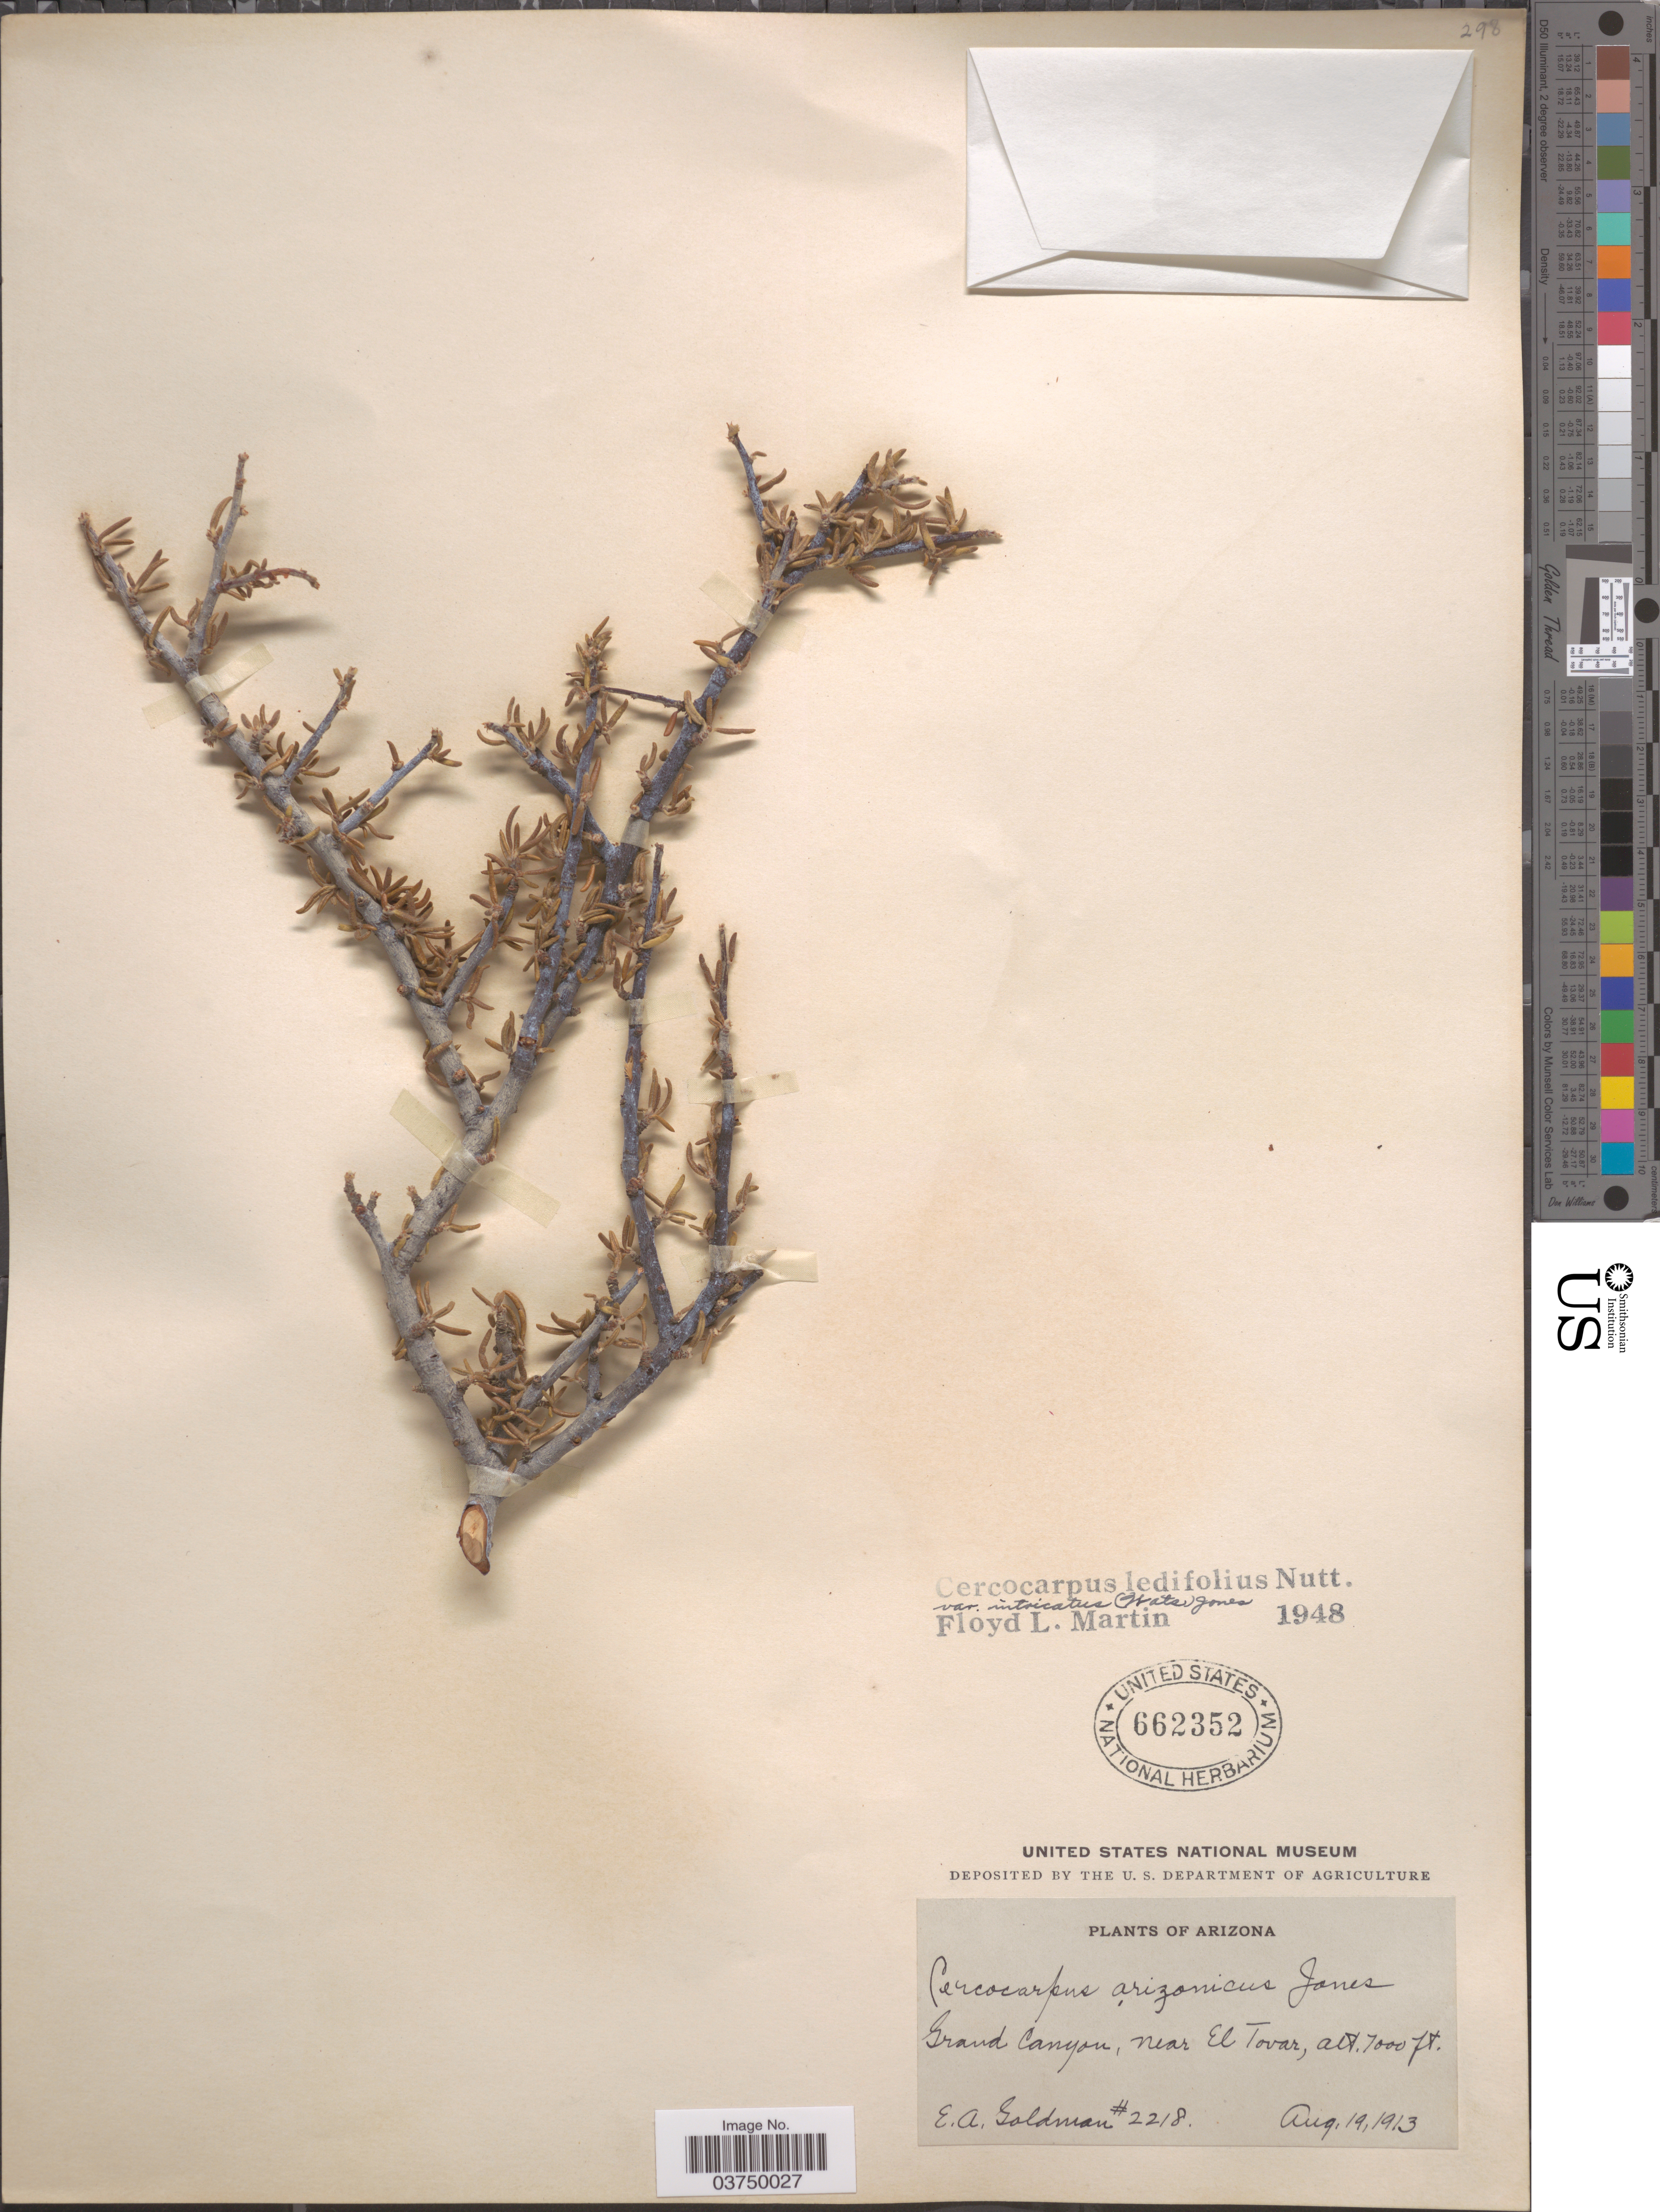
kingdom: Plantae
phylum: Tracheophyta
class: Magnoliopsida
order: Rosales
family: Rosaceae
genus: Cercocarpus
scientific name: Cercocarpus ledifolius var. intricatus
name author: Nutt.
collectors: E. A. Goldman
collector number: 2218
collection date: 1913-08-19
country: United States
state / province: Arizona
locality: Grand Canyon, near El Tovar.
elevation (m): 2134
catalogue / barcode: US 662352